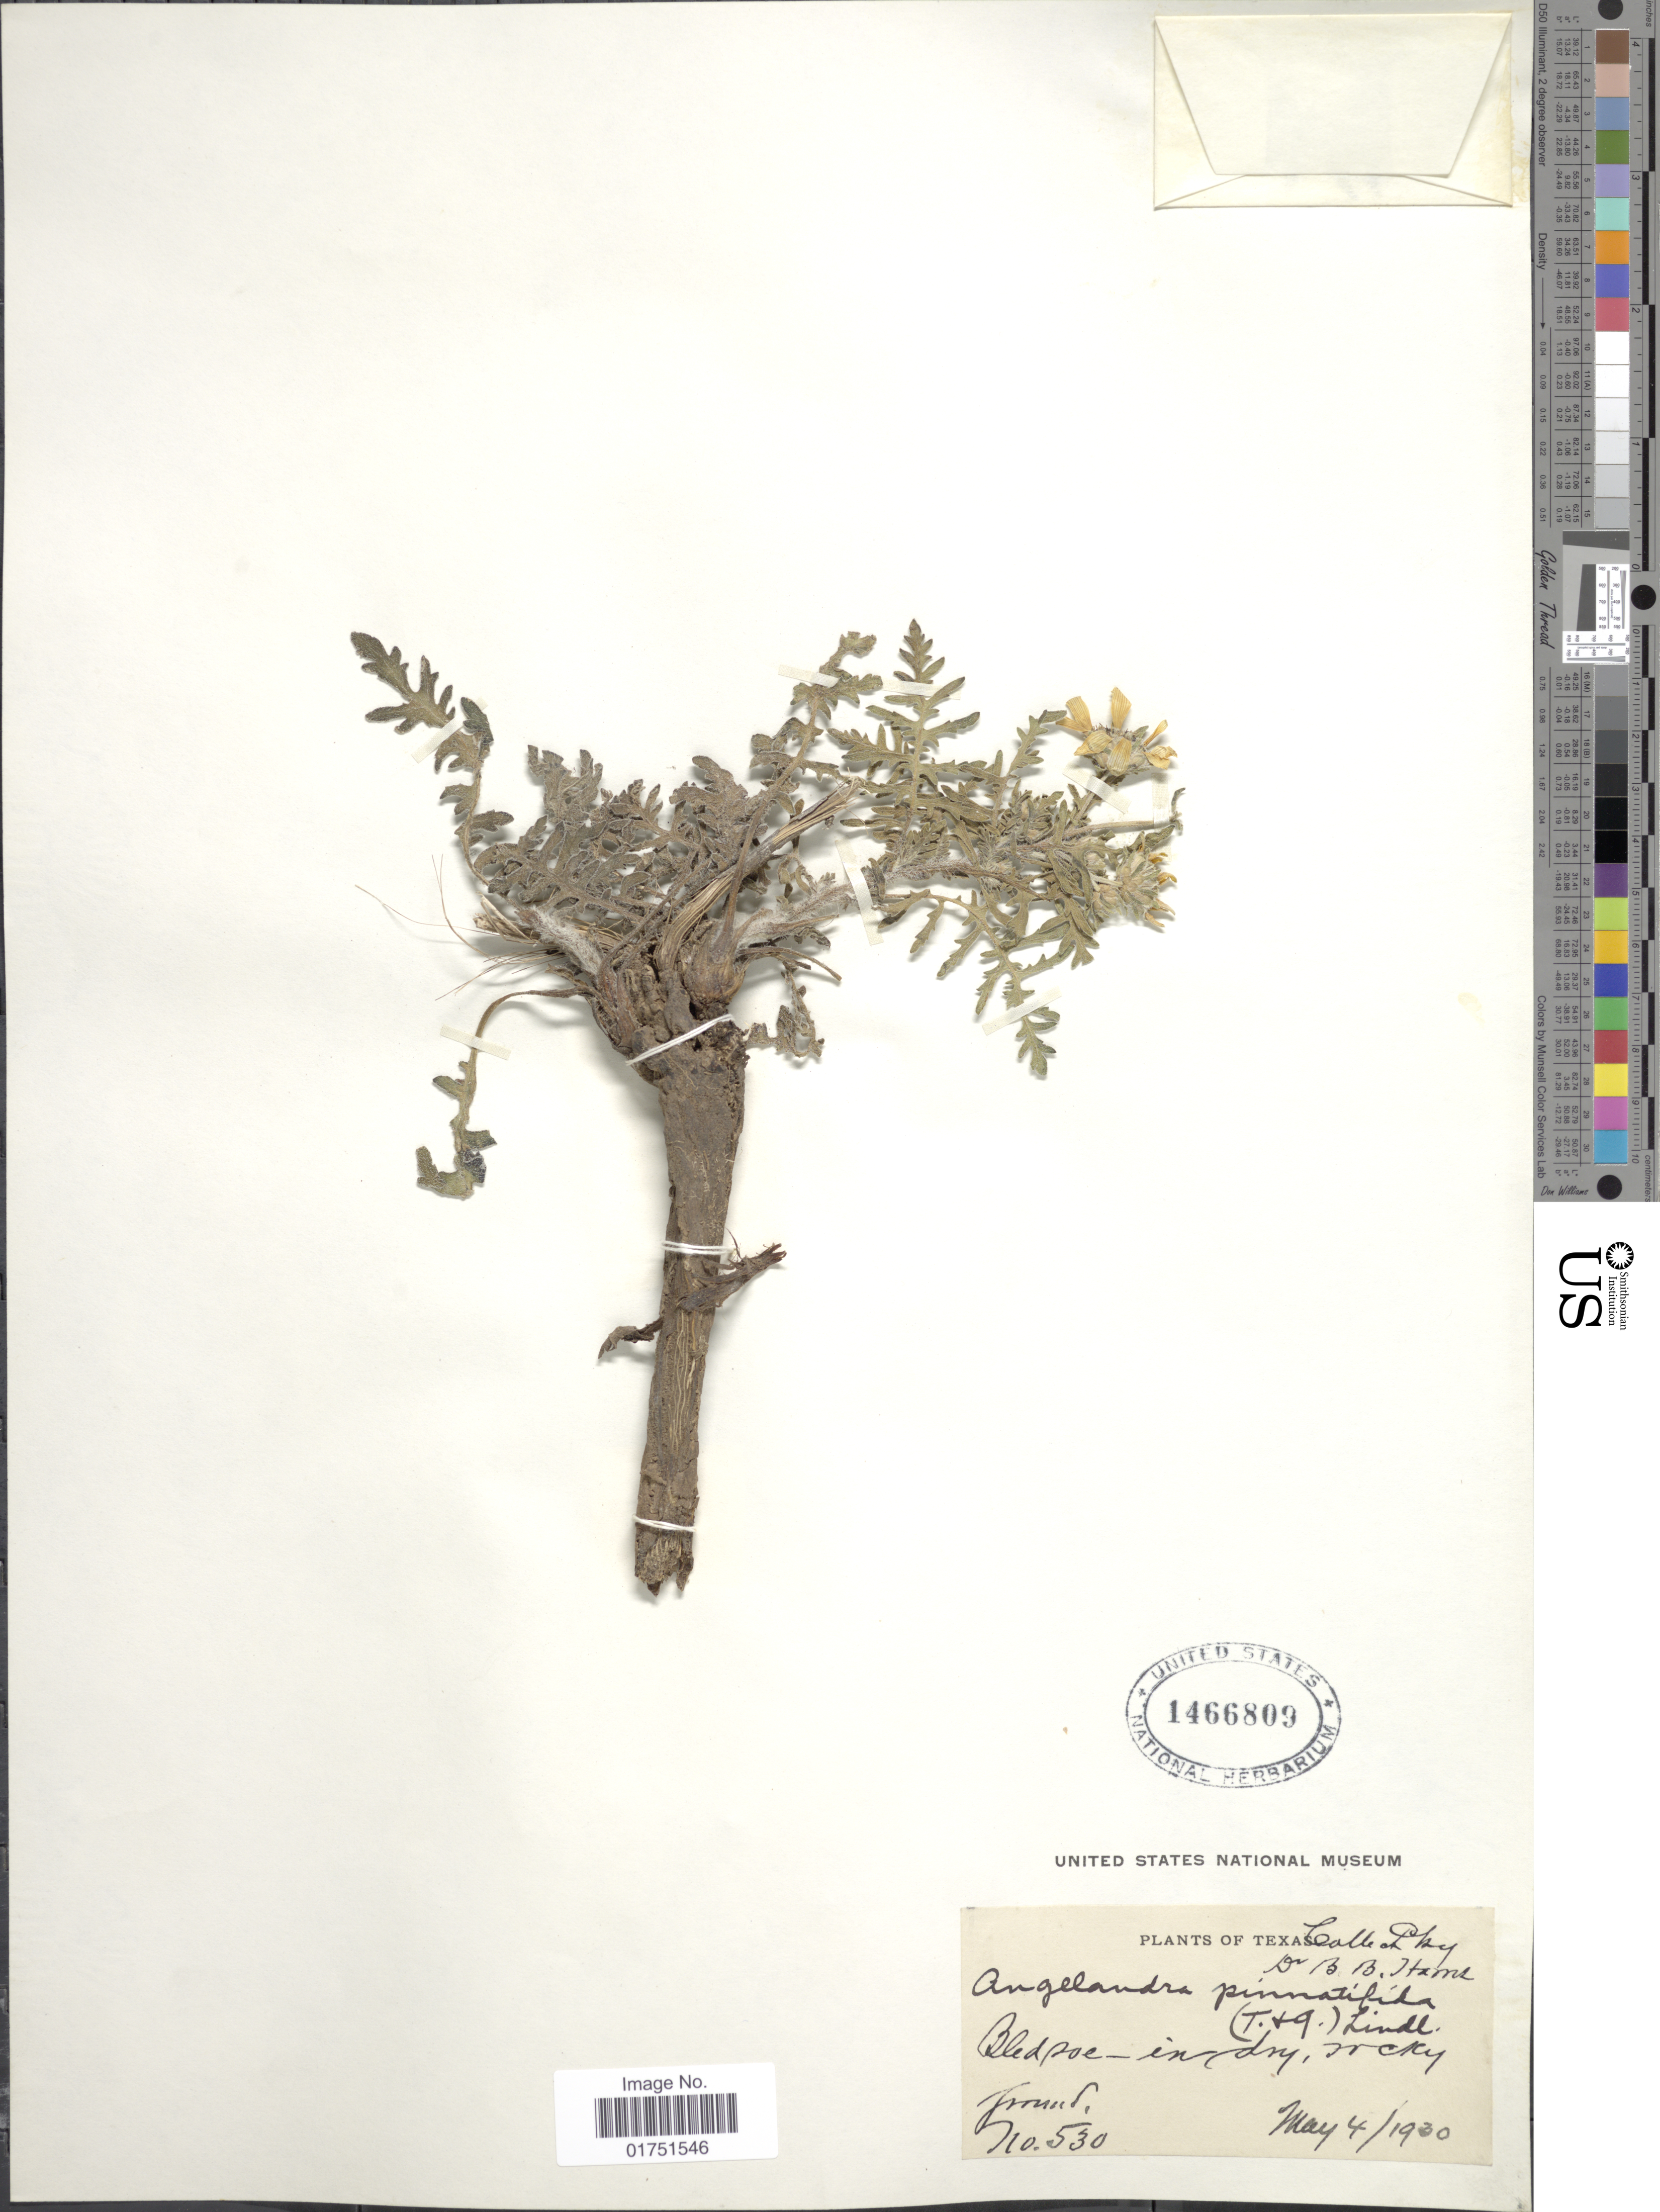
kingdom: Plantae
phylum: Tracheophyta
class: Magnoliopsida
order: Asterales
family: Asteraceae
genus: Engelmannia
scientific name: Engelmannia pinnatifida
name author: Torr. & A. Gray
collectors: B. B. Harris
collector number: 530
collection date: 1930-05-04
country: United States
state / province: Texas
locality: Bledpoe-in dry, rocky ground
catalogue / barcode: US 1466809